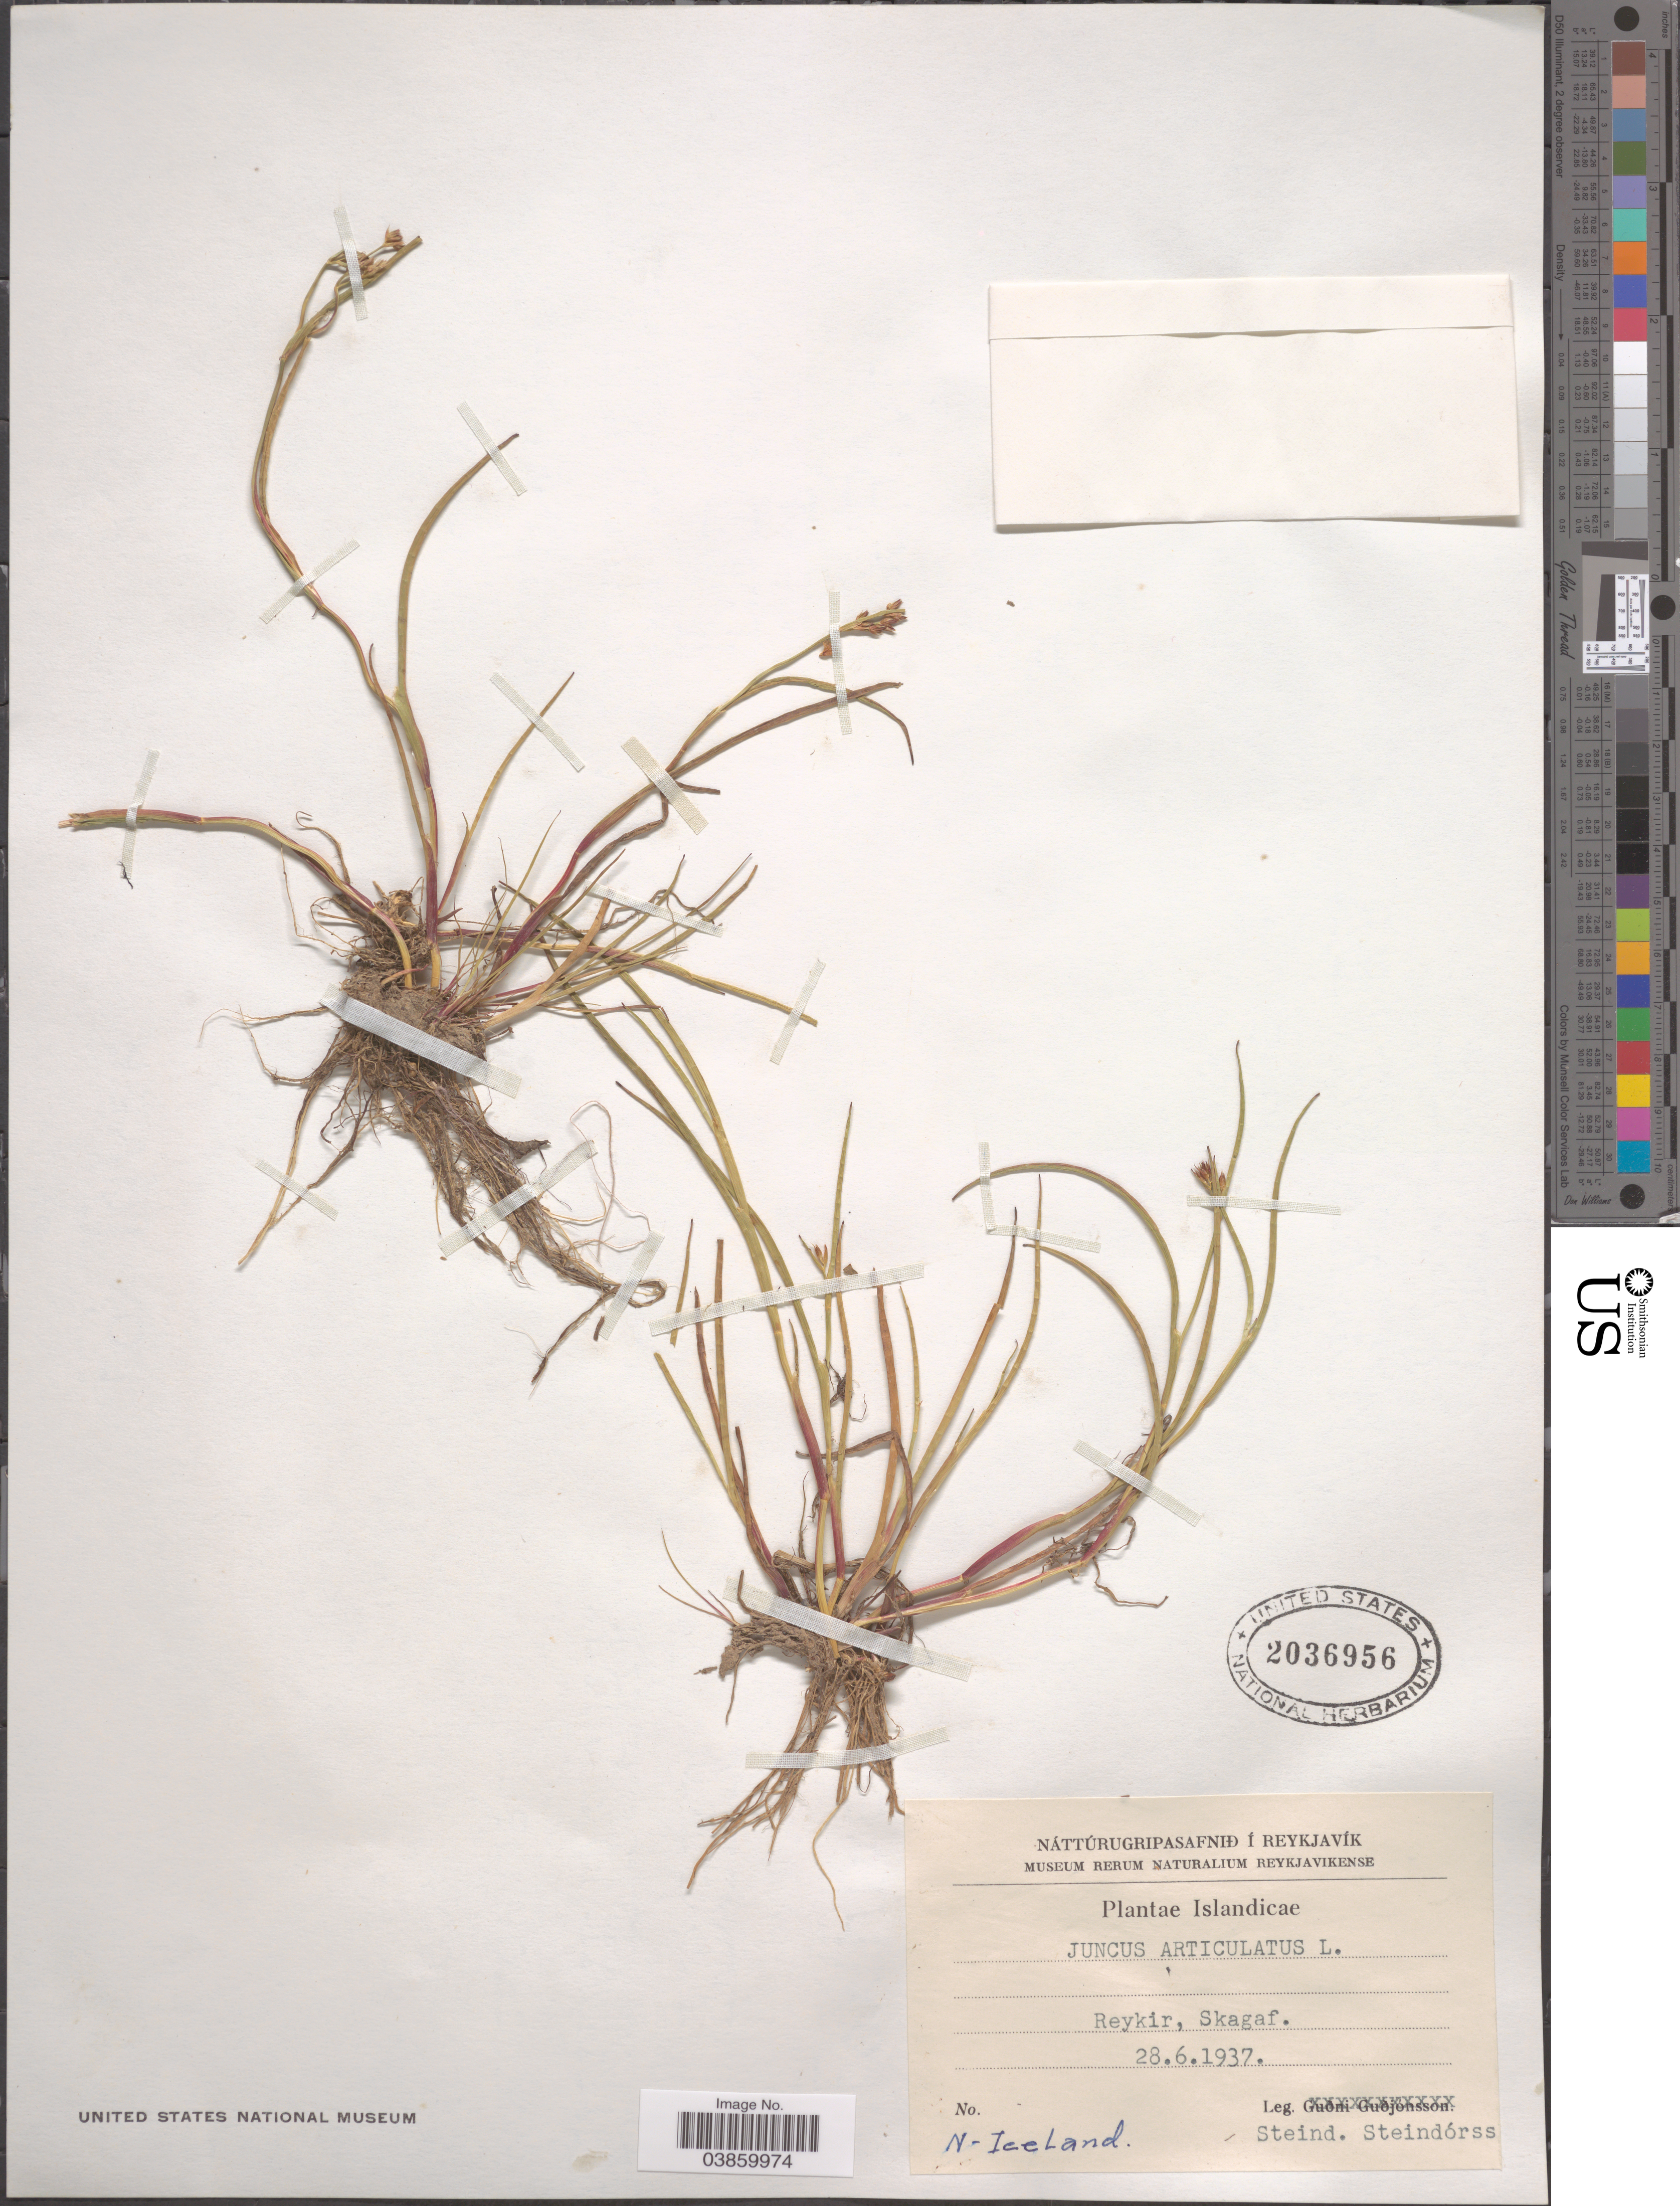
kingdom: Plantae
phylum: Tracheophyta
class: Liliopsida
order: Poales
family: Juncaceae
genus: Juncus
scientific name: Juncus articulatus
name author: L.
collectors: S. Steindórss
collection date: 1937-06-28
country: Iceland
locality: Reykir, Skagaf. N-Iceland.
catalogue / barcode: US 2036956